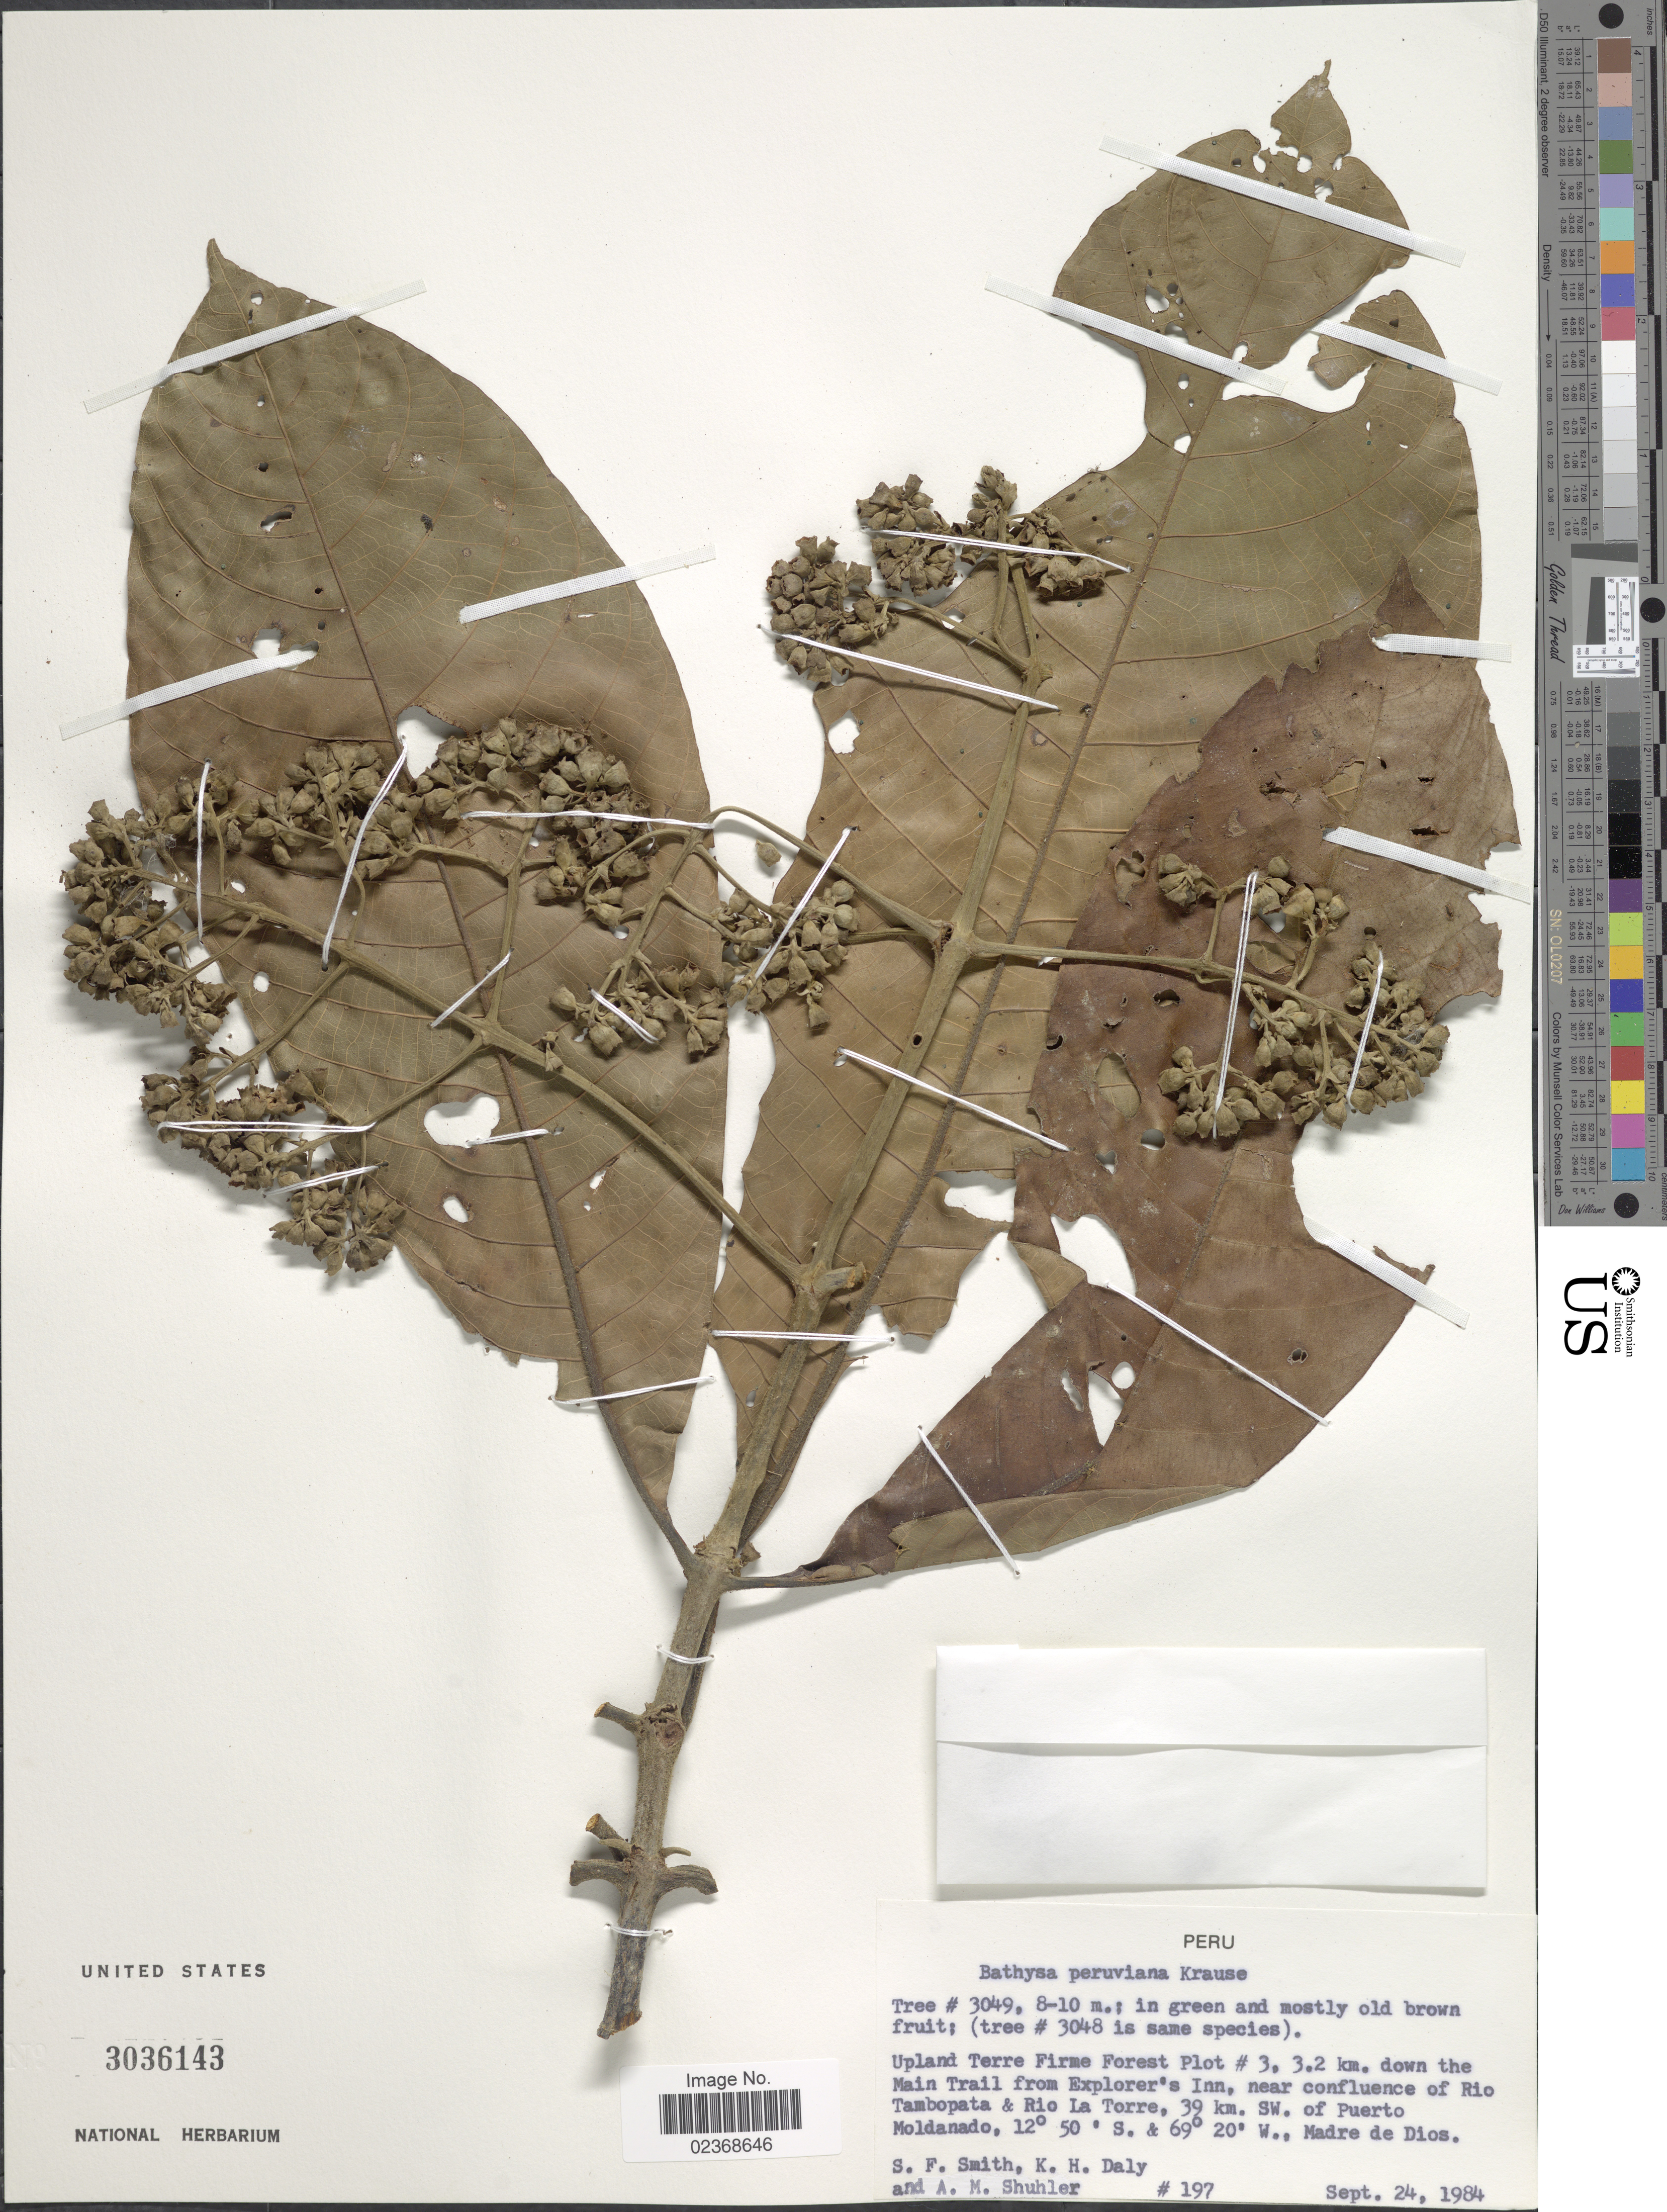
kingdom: Plantae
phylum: Tracheophyta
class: Magnoliopsida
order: Gentianales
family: Rubiaceae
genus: Schizocalyx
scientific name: Schizocalyx peruvianus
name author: (K. Krause) Kainul. & B. Bremer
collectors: S.F. Smith, K. Daly & A. Shuhler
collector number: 197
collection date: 1984-09-24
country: Peru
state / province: Madre de Dios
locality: Upland Terre Firme Forest Hectare Plot # 3, 3.2 km. down the Main Trail from Explorer's Inn, near the confluence of Rio Tambopata and Rio La Torre, 39 km. SW. of Puerto Moldonado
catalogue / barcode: US 3036143